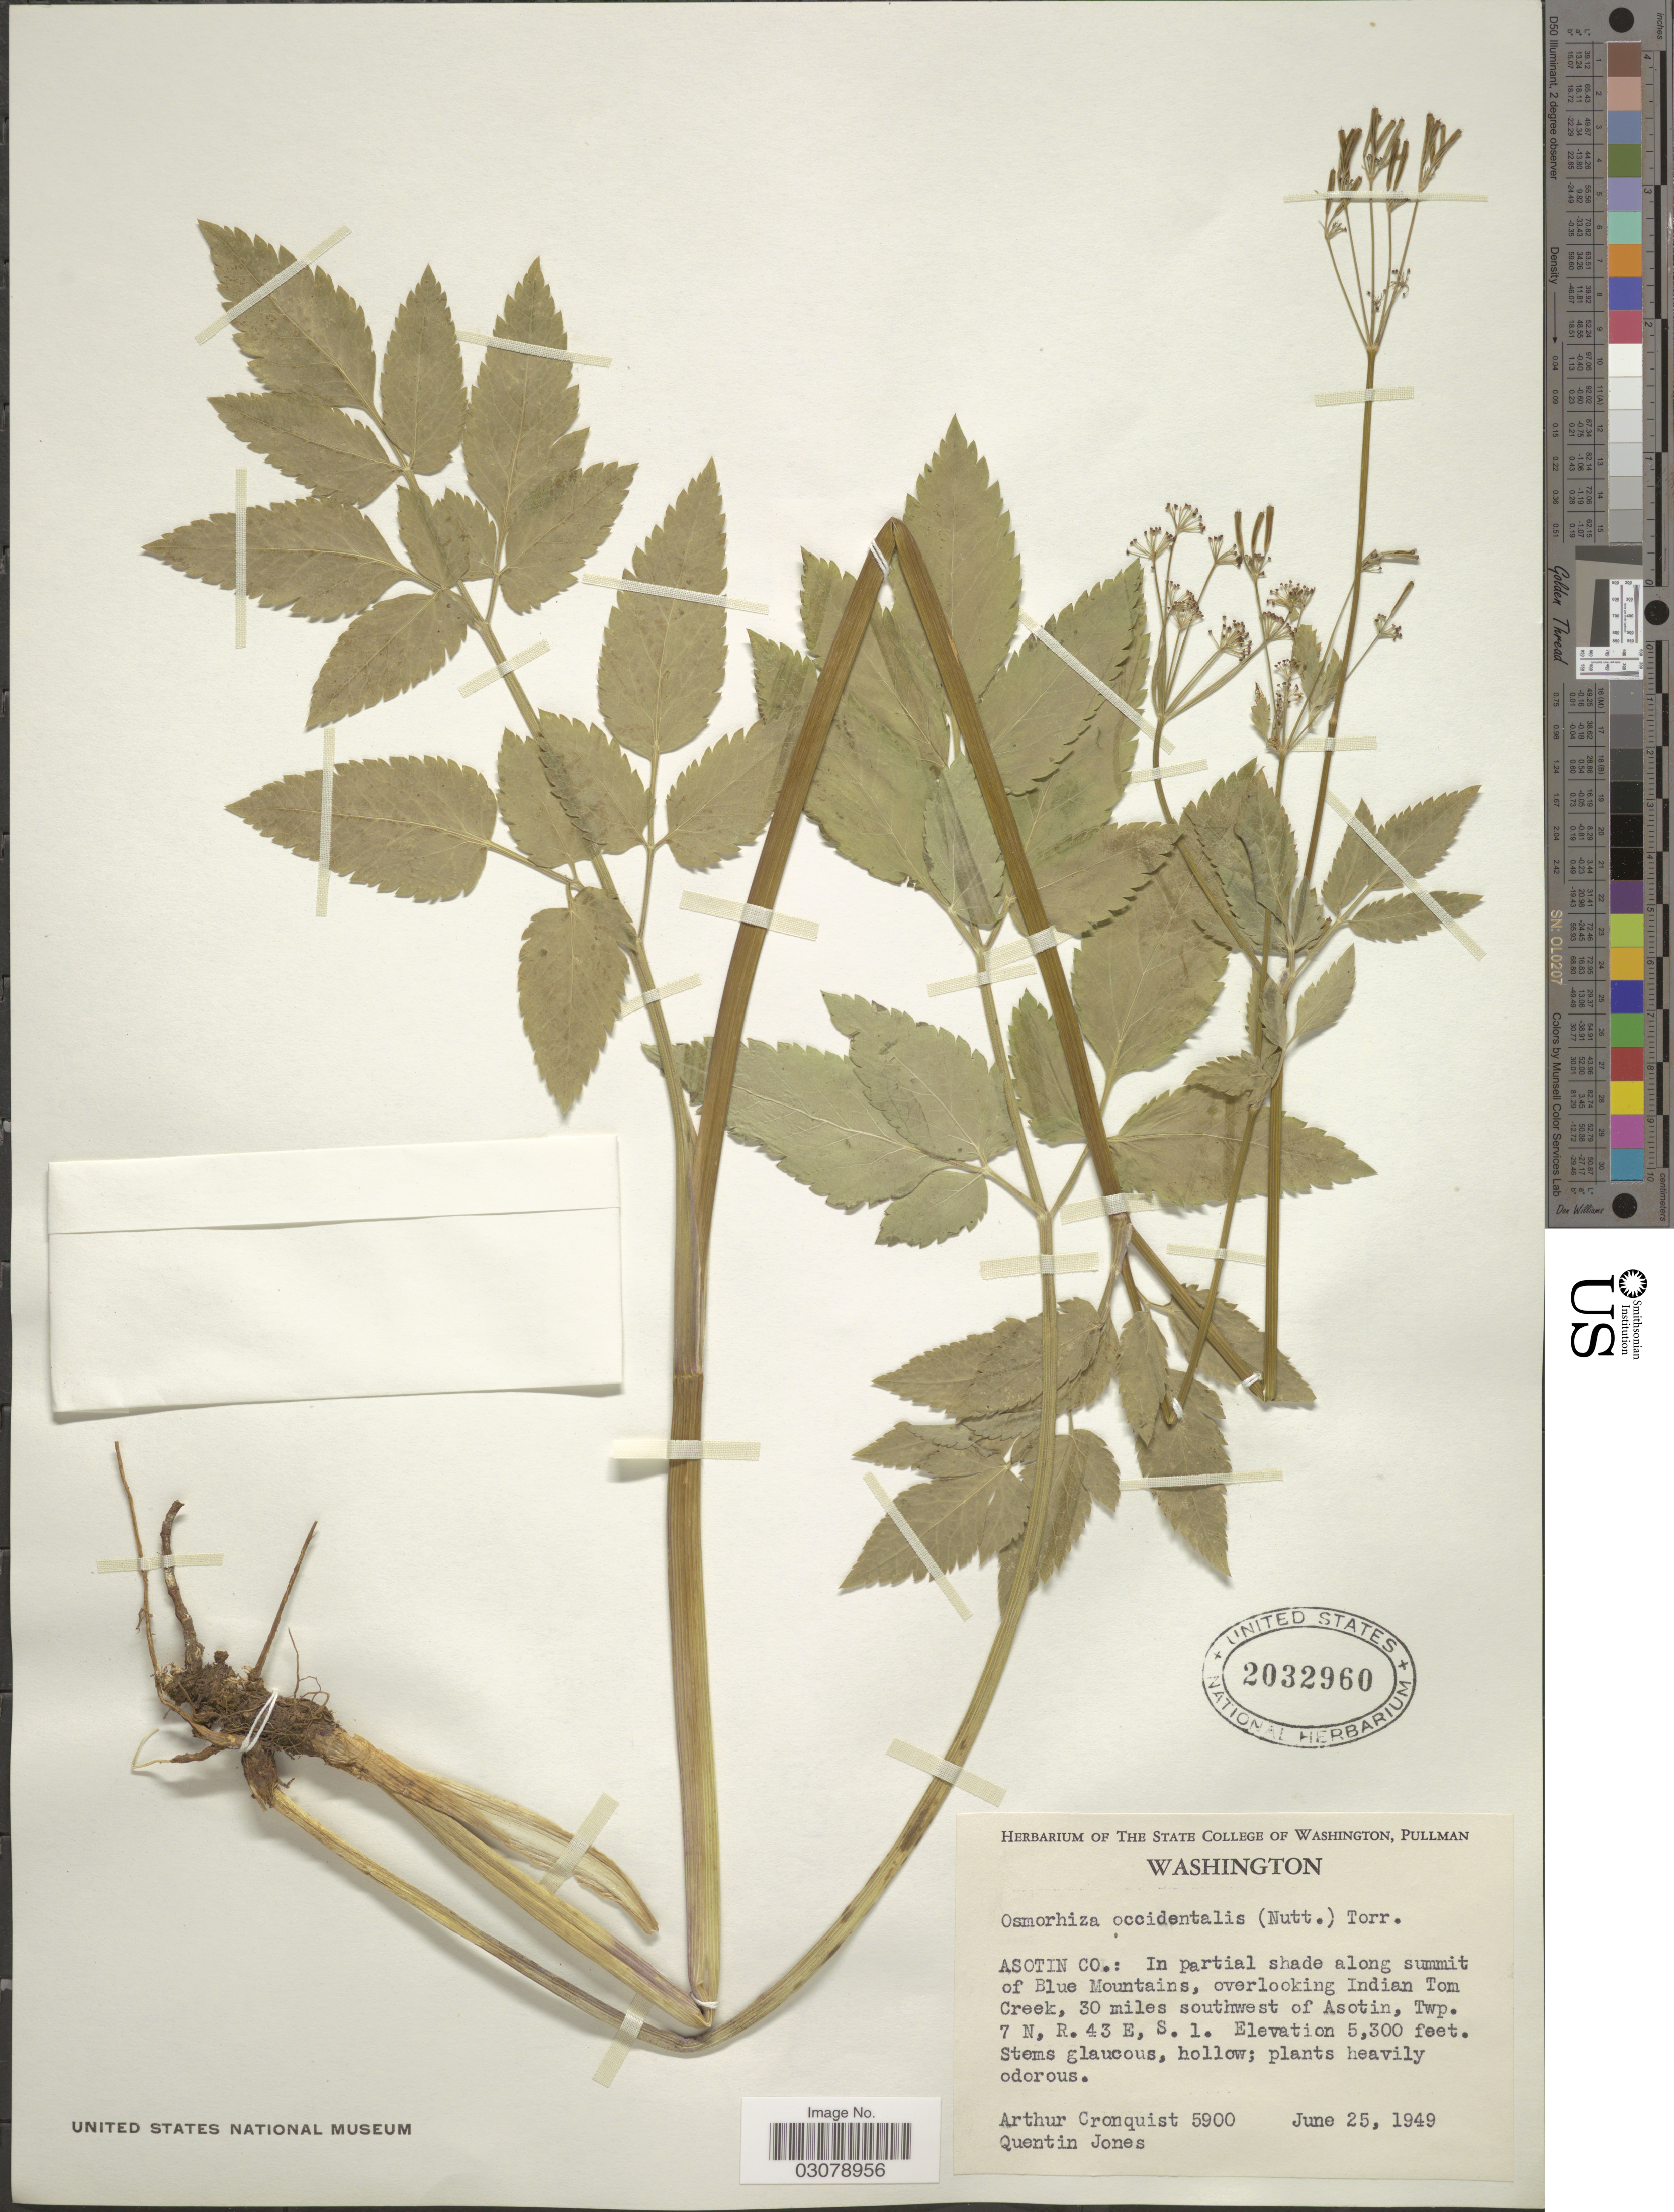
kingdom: Plantae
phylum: Tracheophyta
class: Magnoliopsida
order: Apiales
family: Apiaceae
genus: Osmorhiza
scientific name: Osmorhiza occidentalis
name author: (Nutt.) Torr.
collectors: A. J. Cronquist & Q. Jones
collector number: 5900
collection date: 1949-06-25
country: United States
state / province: Washington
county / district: Asotin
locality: Asotin Co.: In partial shade along summit of Blue Mountains, overlooking Indian Tom Creek, 30 miles southwest of Asotin, Twp. 7 N, R. 43 E, S. 1.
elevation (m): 1615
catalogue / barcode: US 2032960